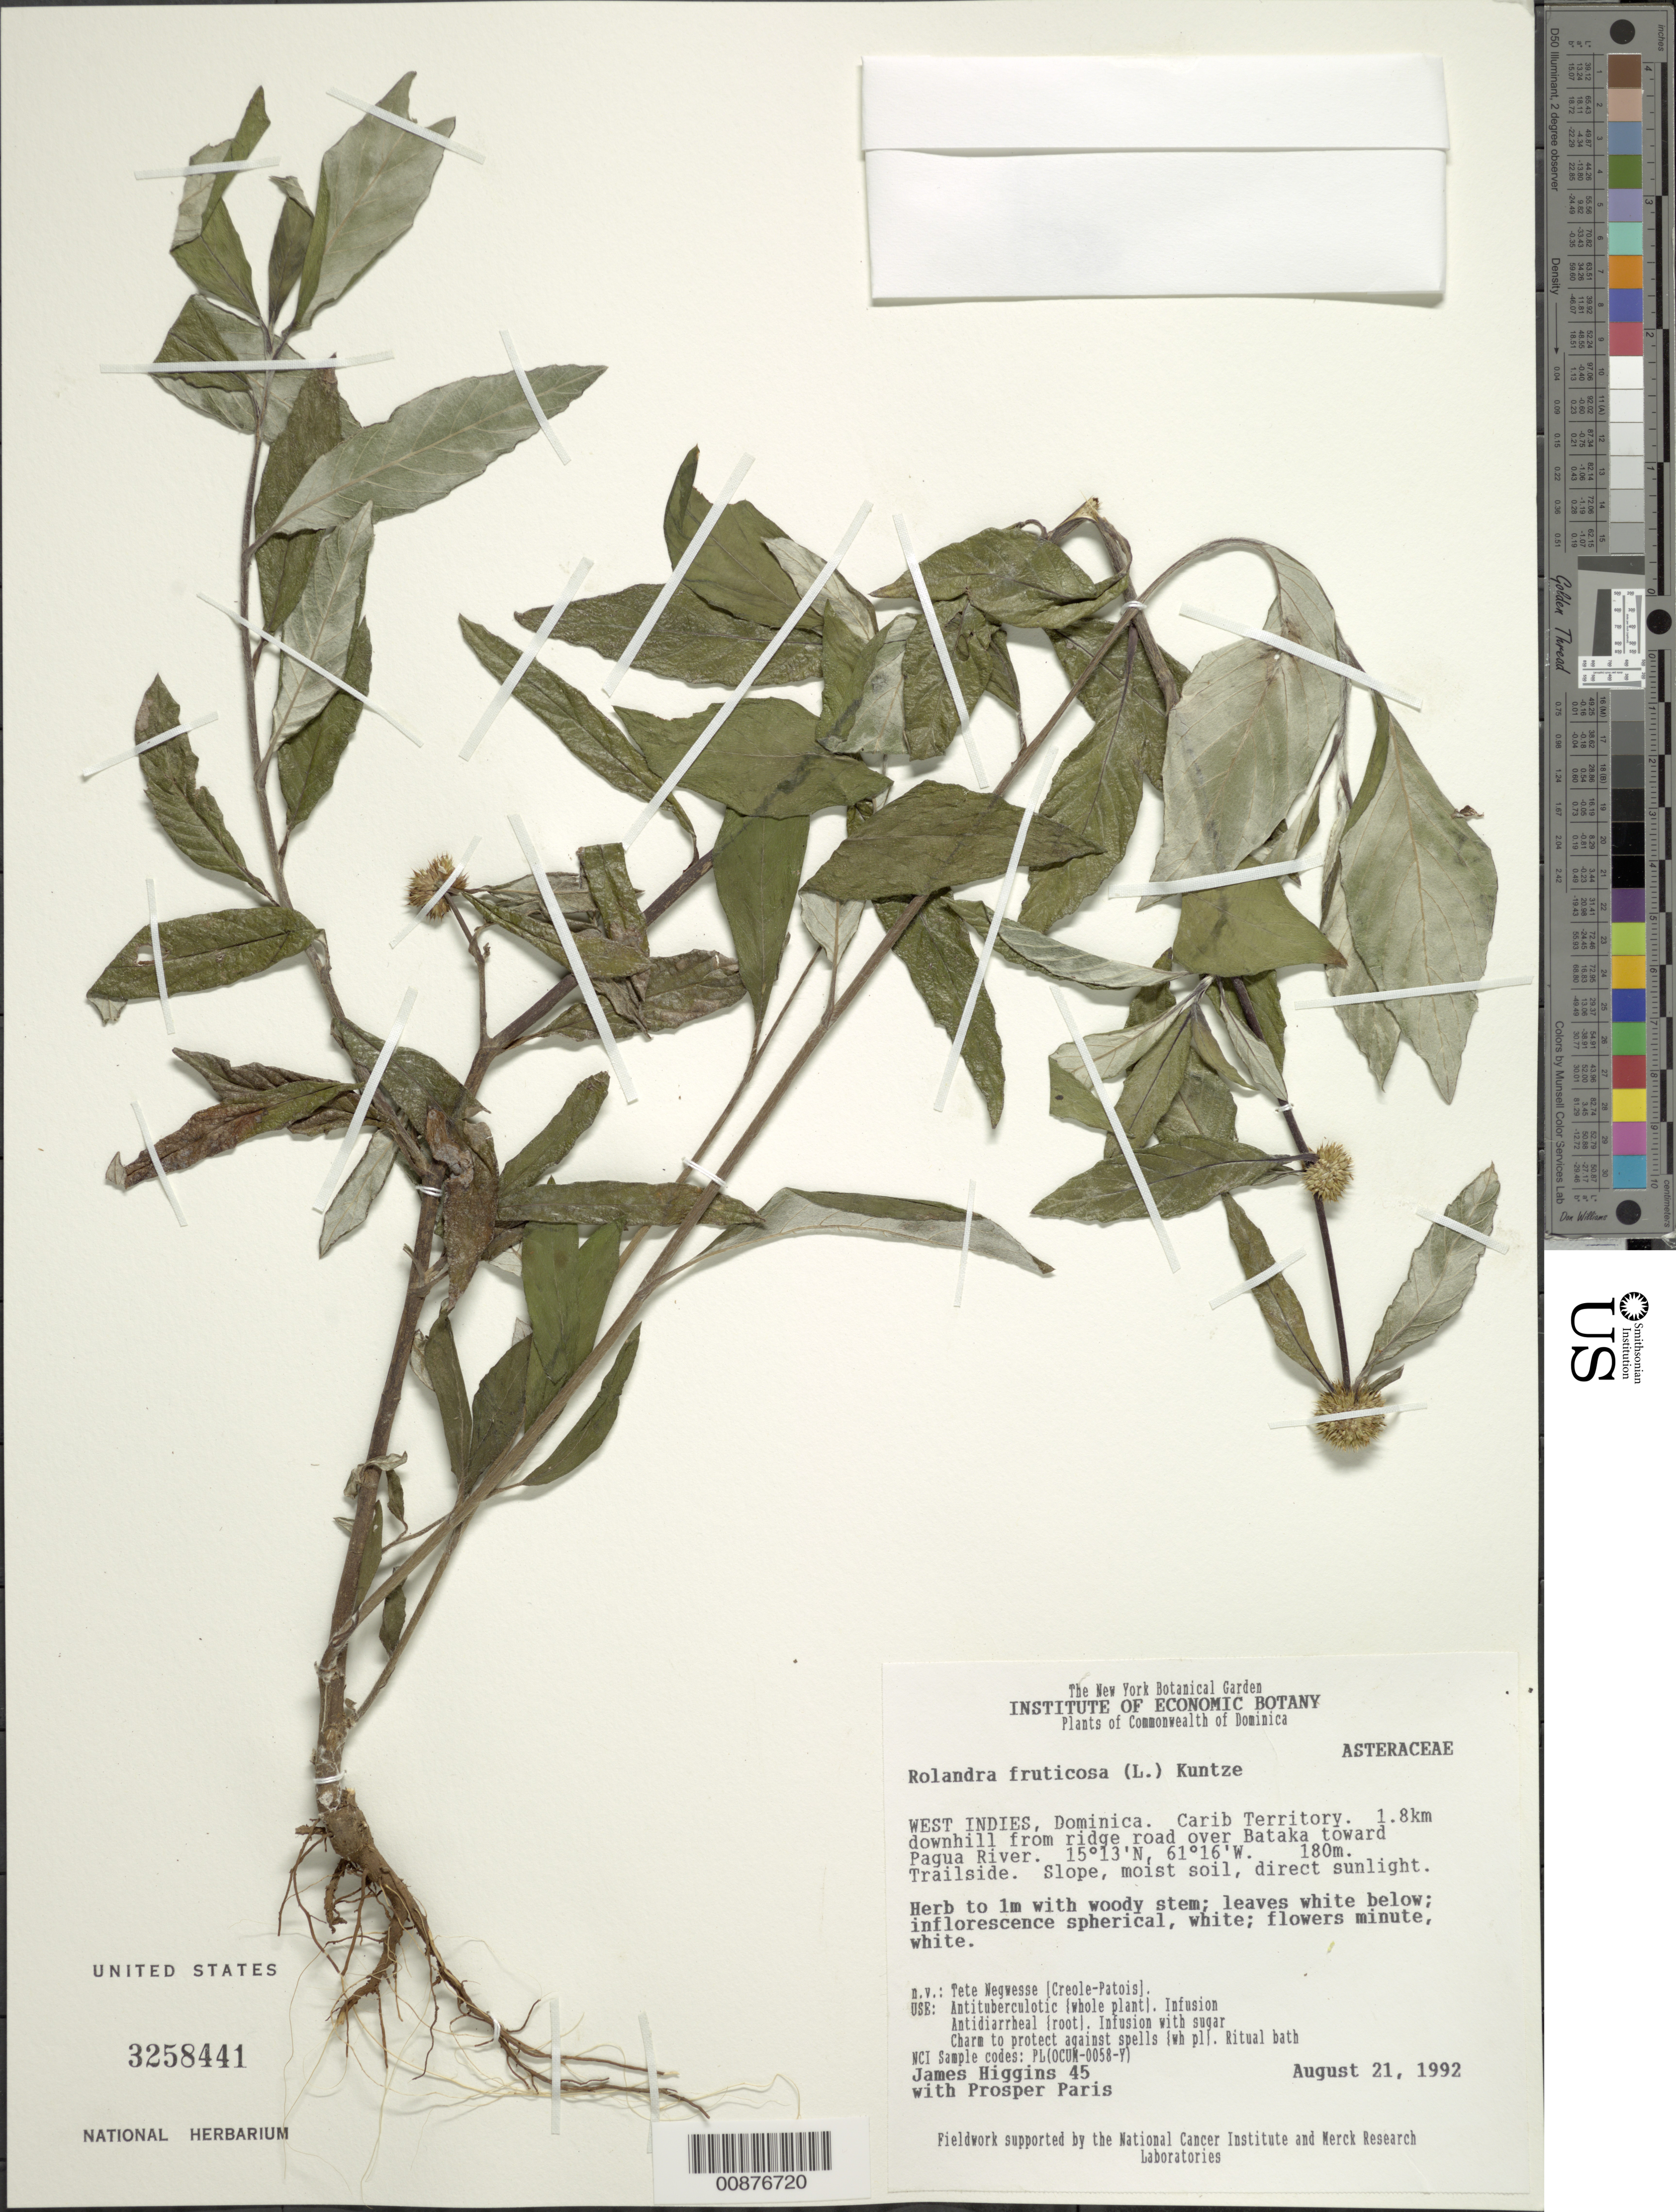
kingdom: Plantae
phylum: Tracheophyta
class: Magnoliopsida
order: Asterales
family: Asteraceae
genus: Rolandra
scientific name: Rolandra fruticosa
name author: (L.) Kuntze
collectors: J. Higgins & P. Paris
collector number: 45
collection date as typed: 21 Aug 1992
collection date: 1992-08-21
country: Dominica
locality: Carib Territory: 1.8 km downhill from ridge road over Bataka, toward Pagua River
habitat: Trailside. Slope, moist soil, direct sunlight.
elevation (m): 180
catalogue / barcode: US 3258441